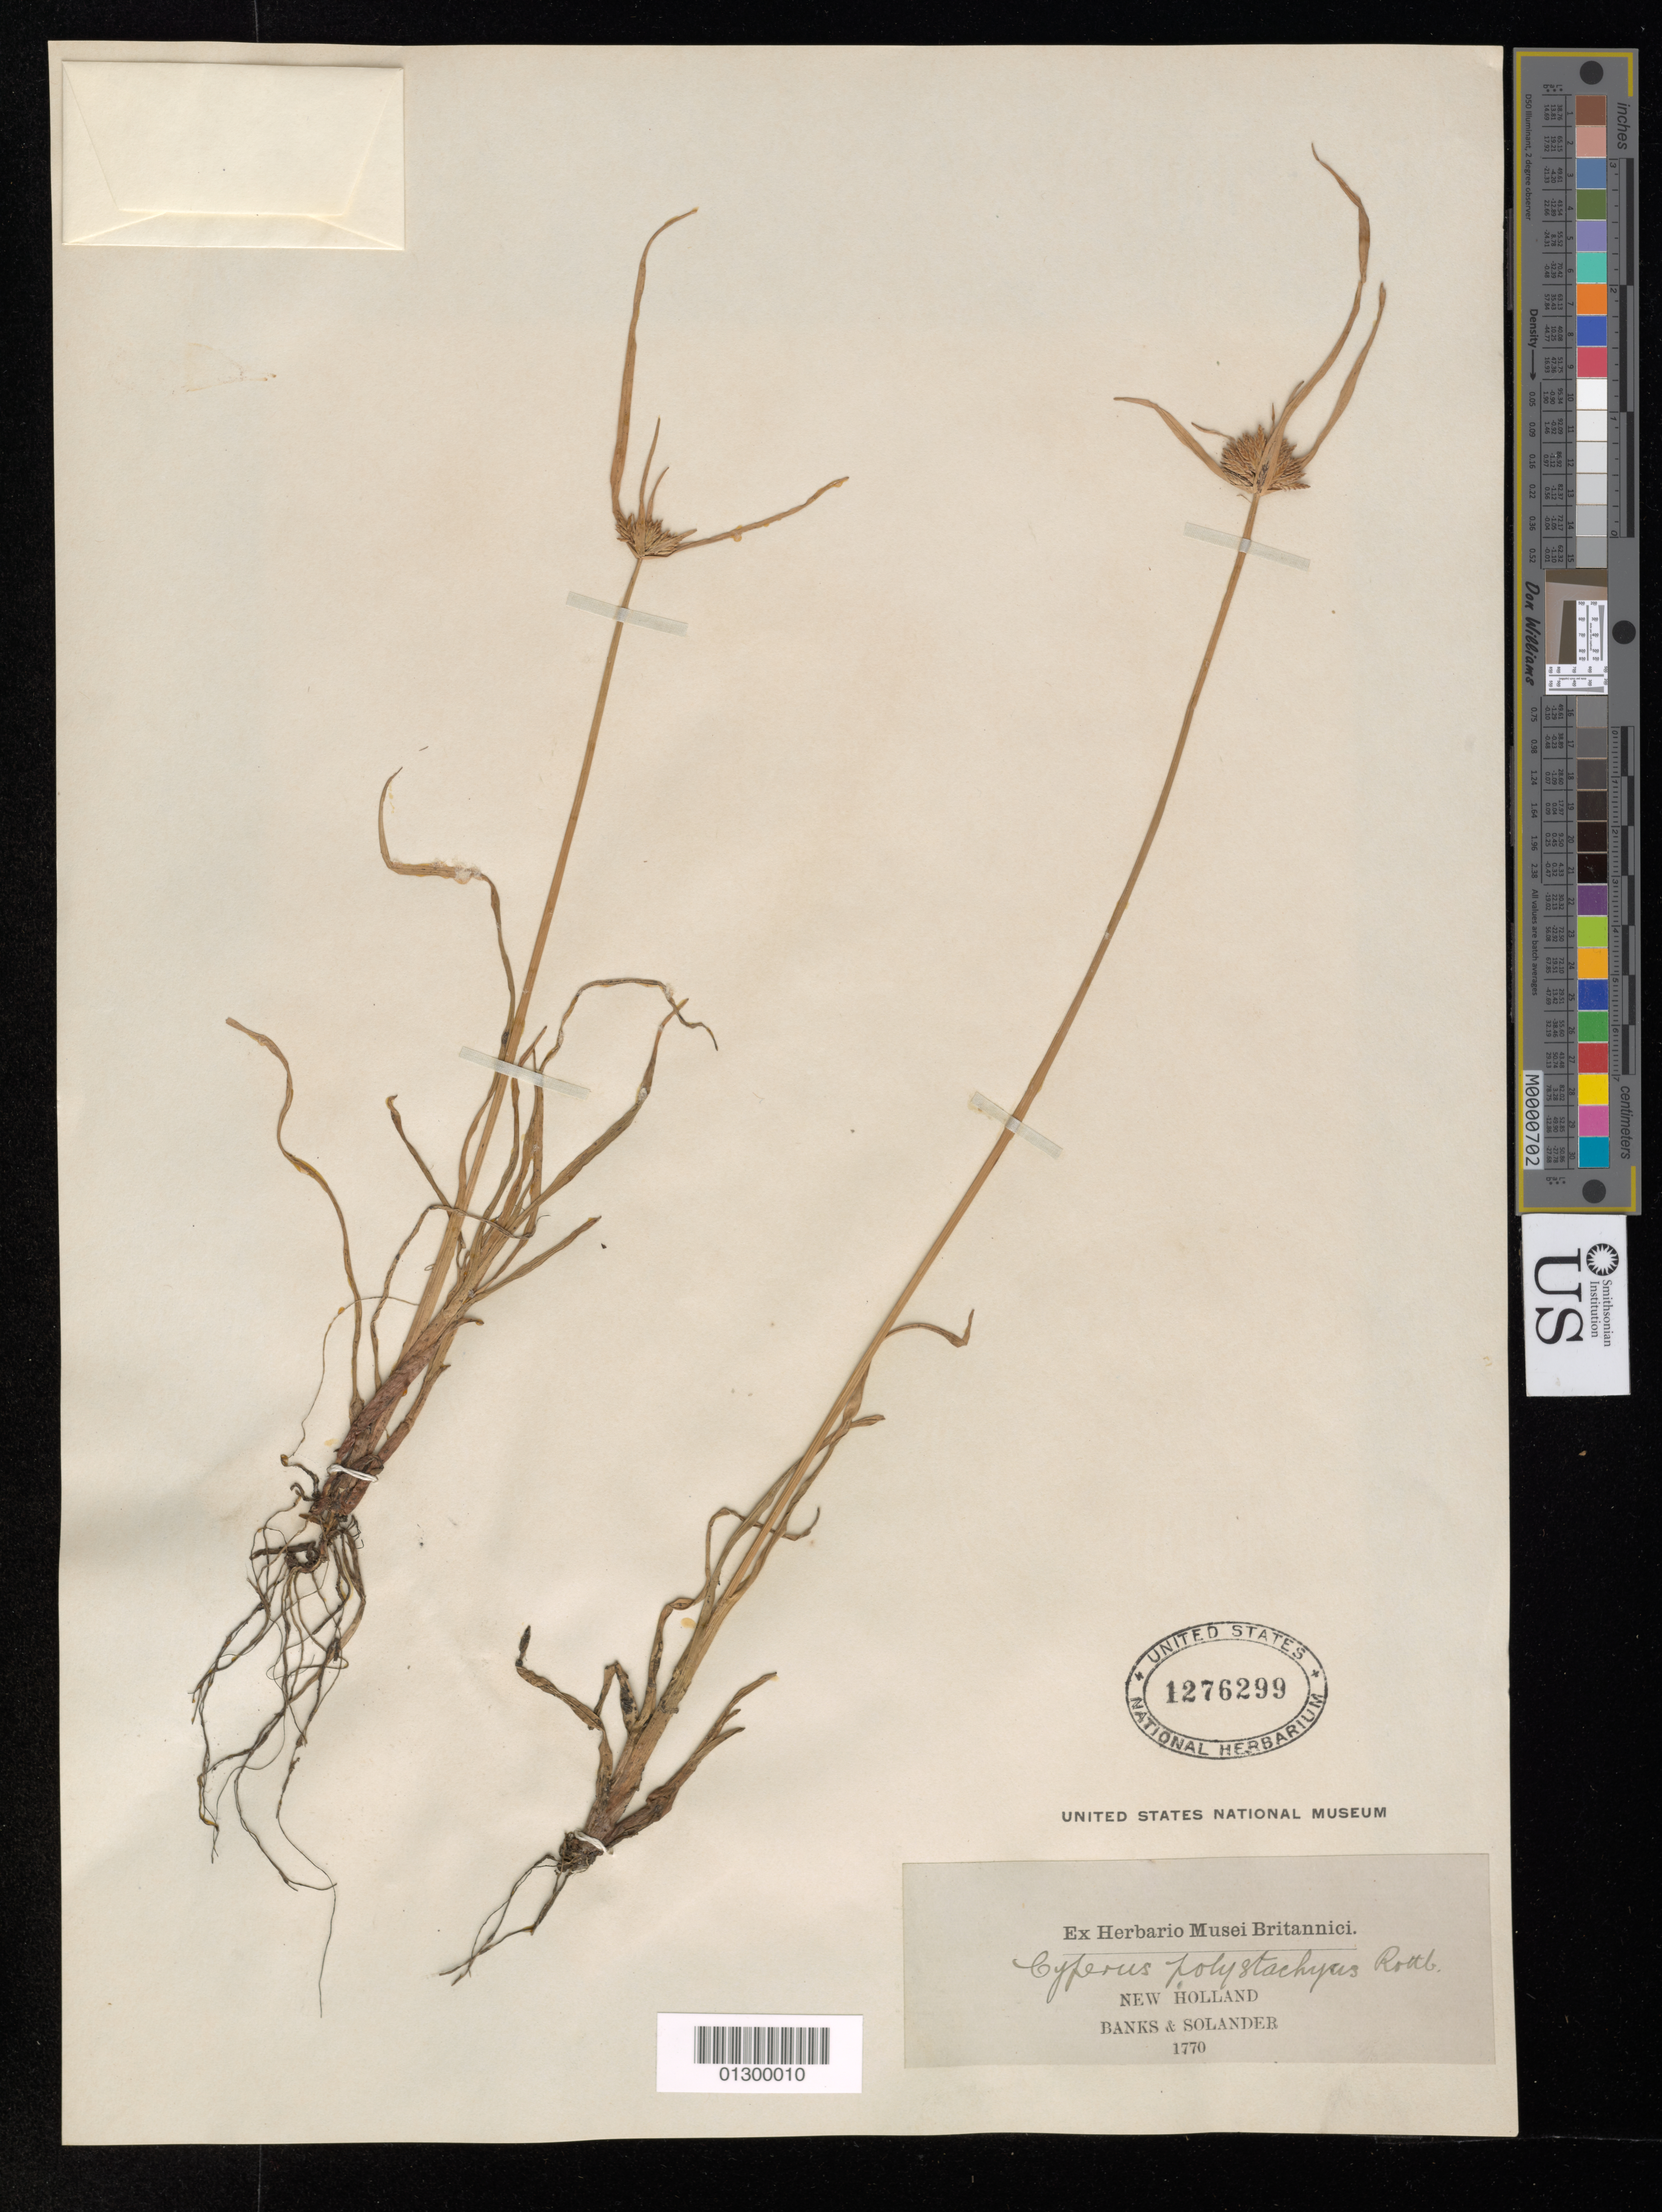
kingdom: Plantae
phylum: Tracheophyta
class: Liliopsida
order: Poales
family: Cyperaceae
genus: Cyperus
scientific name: Cyperus polystachyos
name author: Rottb.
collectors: J. Banks & D. C. Solander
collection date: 1770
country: Australia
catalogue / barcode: US 1276299